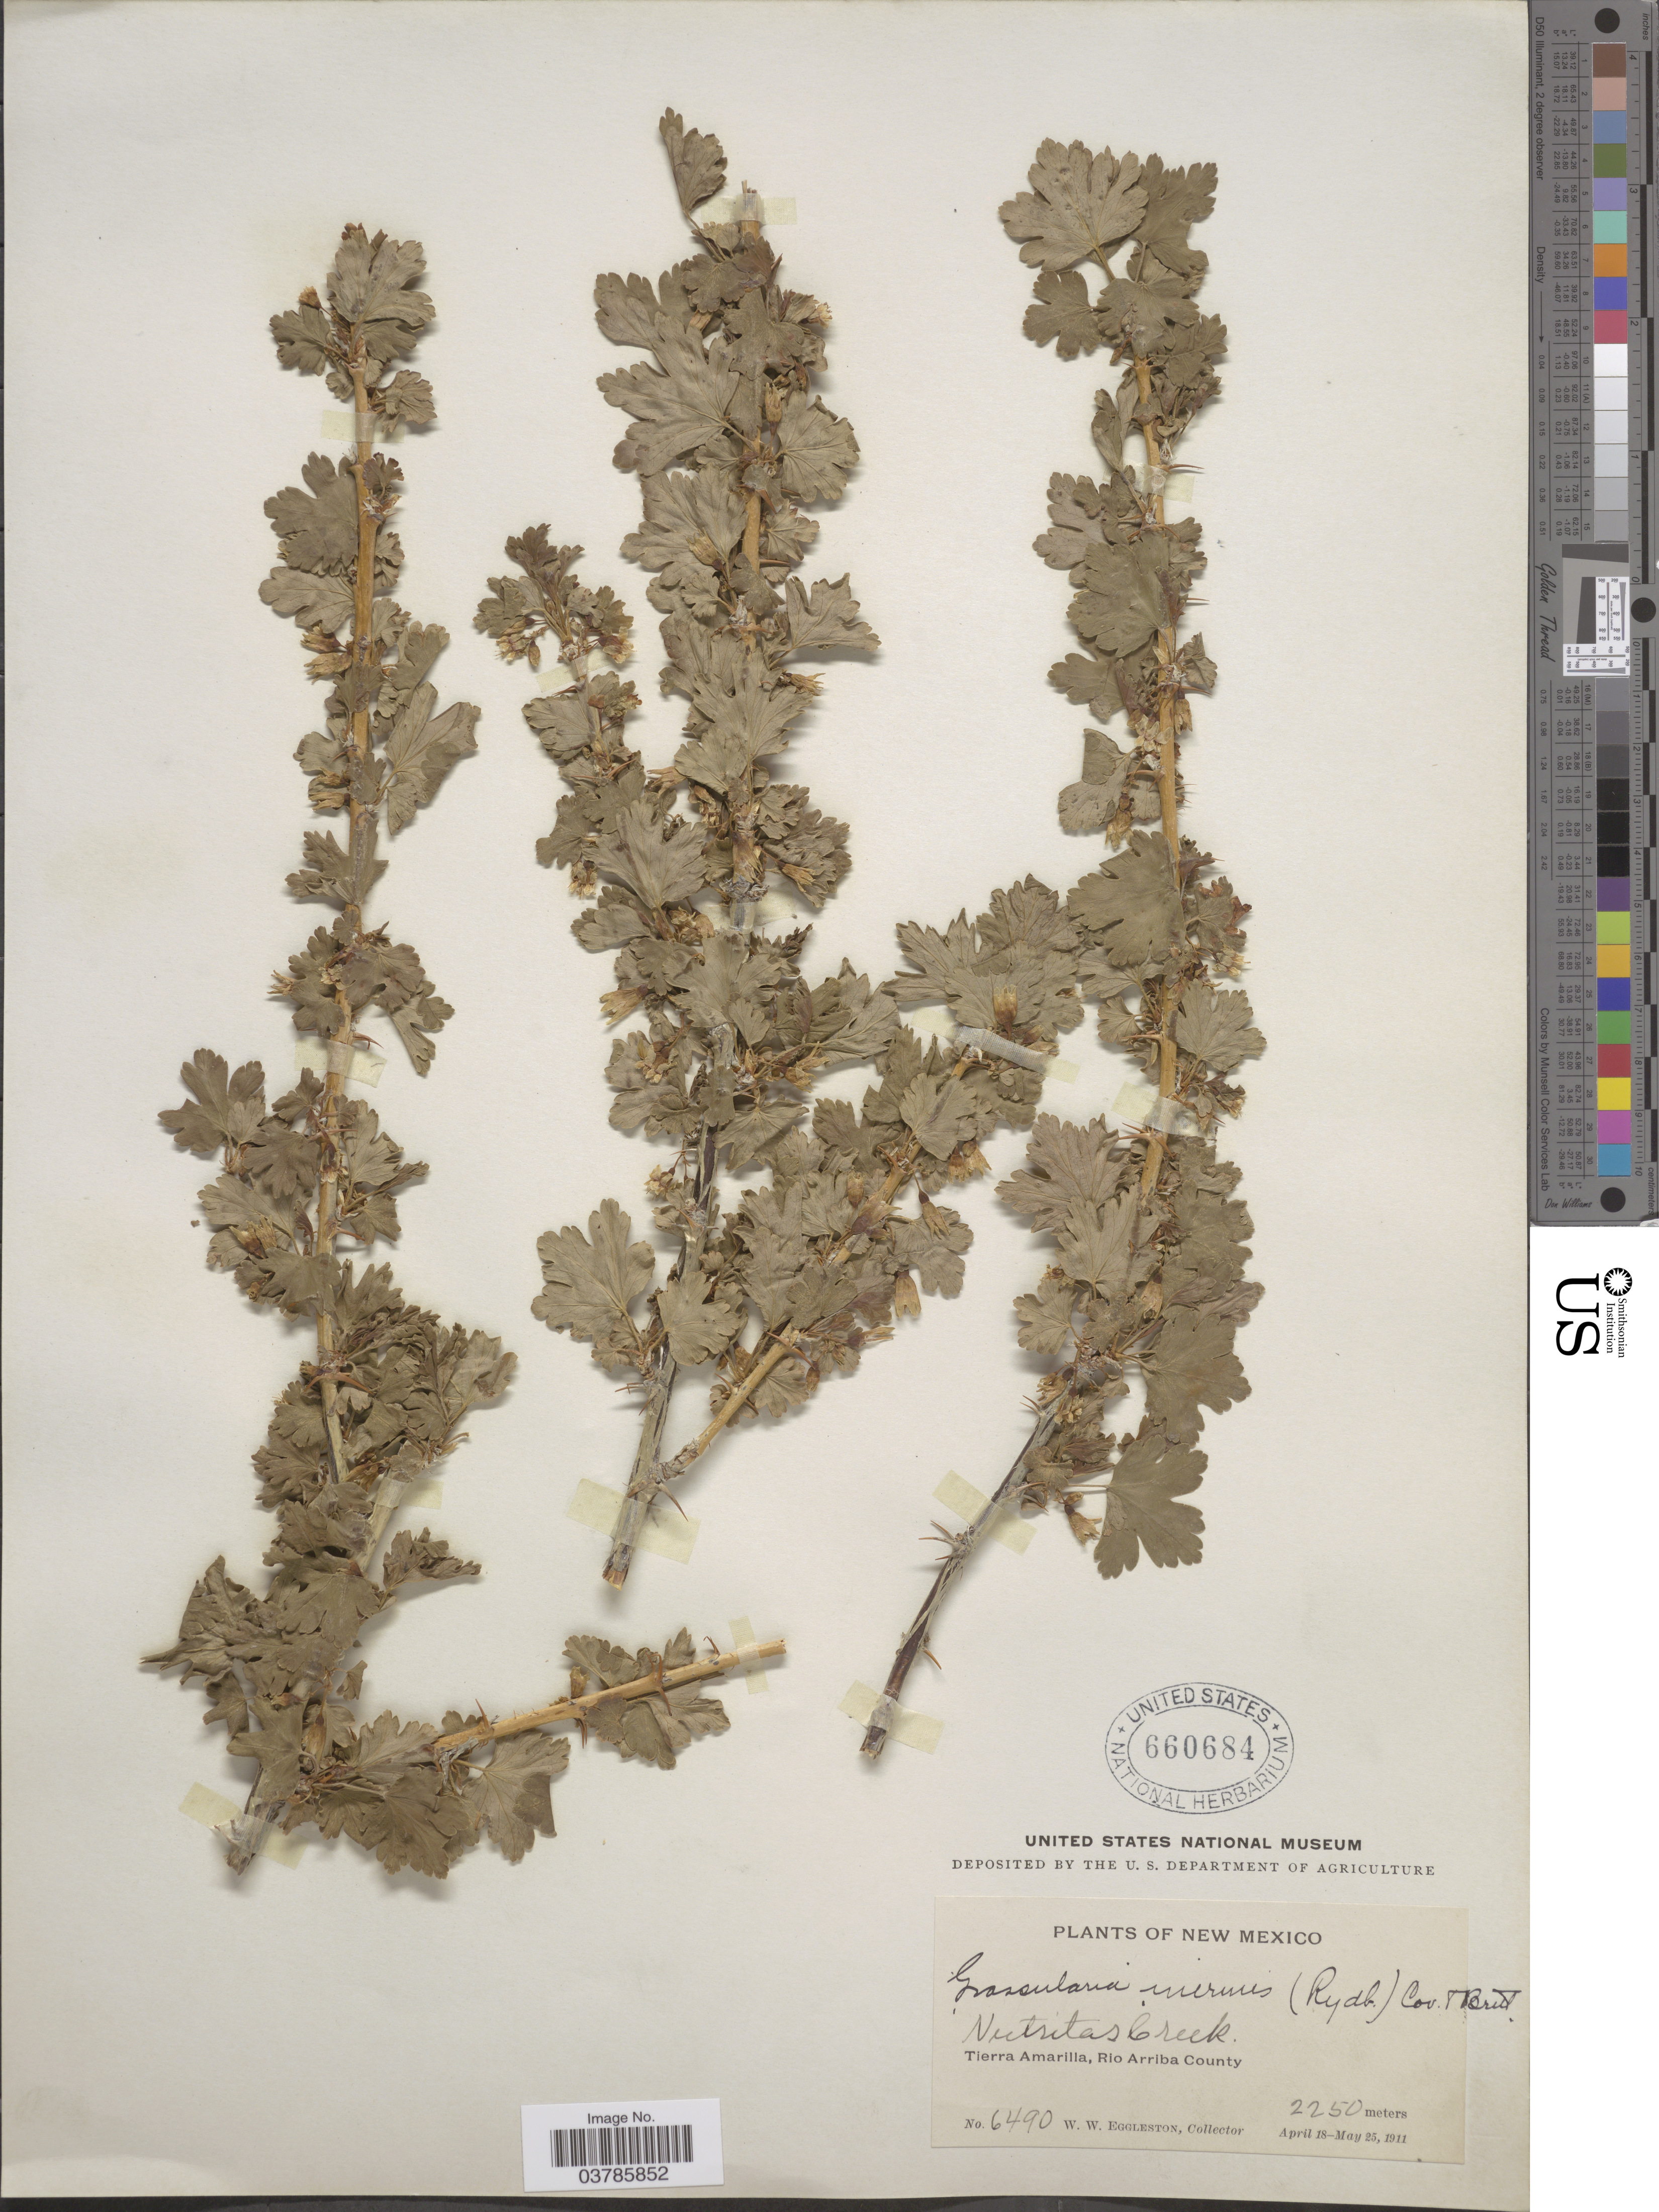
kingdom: Plantae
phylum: Tracheophyta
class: Magnoliopsida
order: Saxifragales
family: Grossulariaceae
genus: Ribes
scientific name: Ribes inerme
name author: Rydb.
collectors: W. W. Eggleston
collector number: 6490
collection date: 1911-04-18/1911-05-25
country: United States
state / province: New Mexico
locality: Nutritas Creek. Tierra Amarilla, Rio Arriba County.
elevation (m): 2250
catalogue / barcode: US 660684